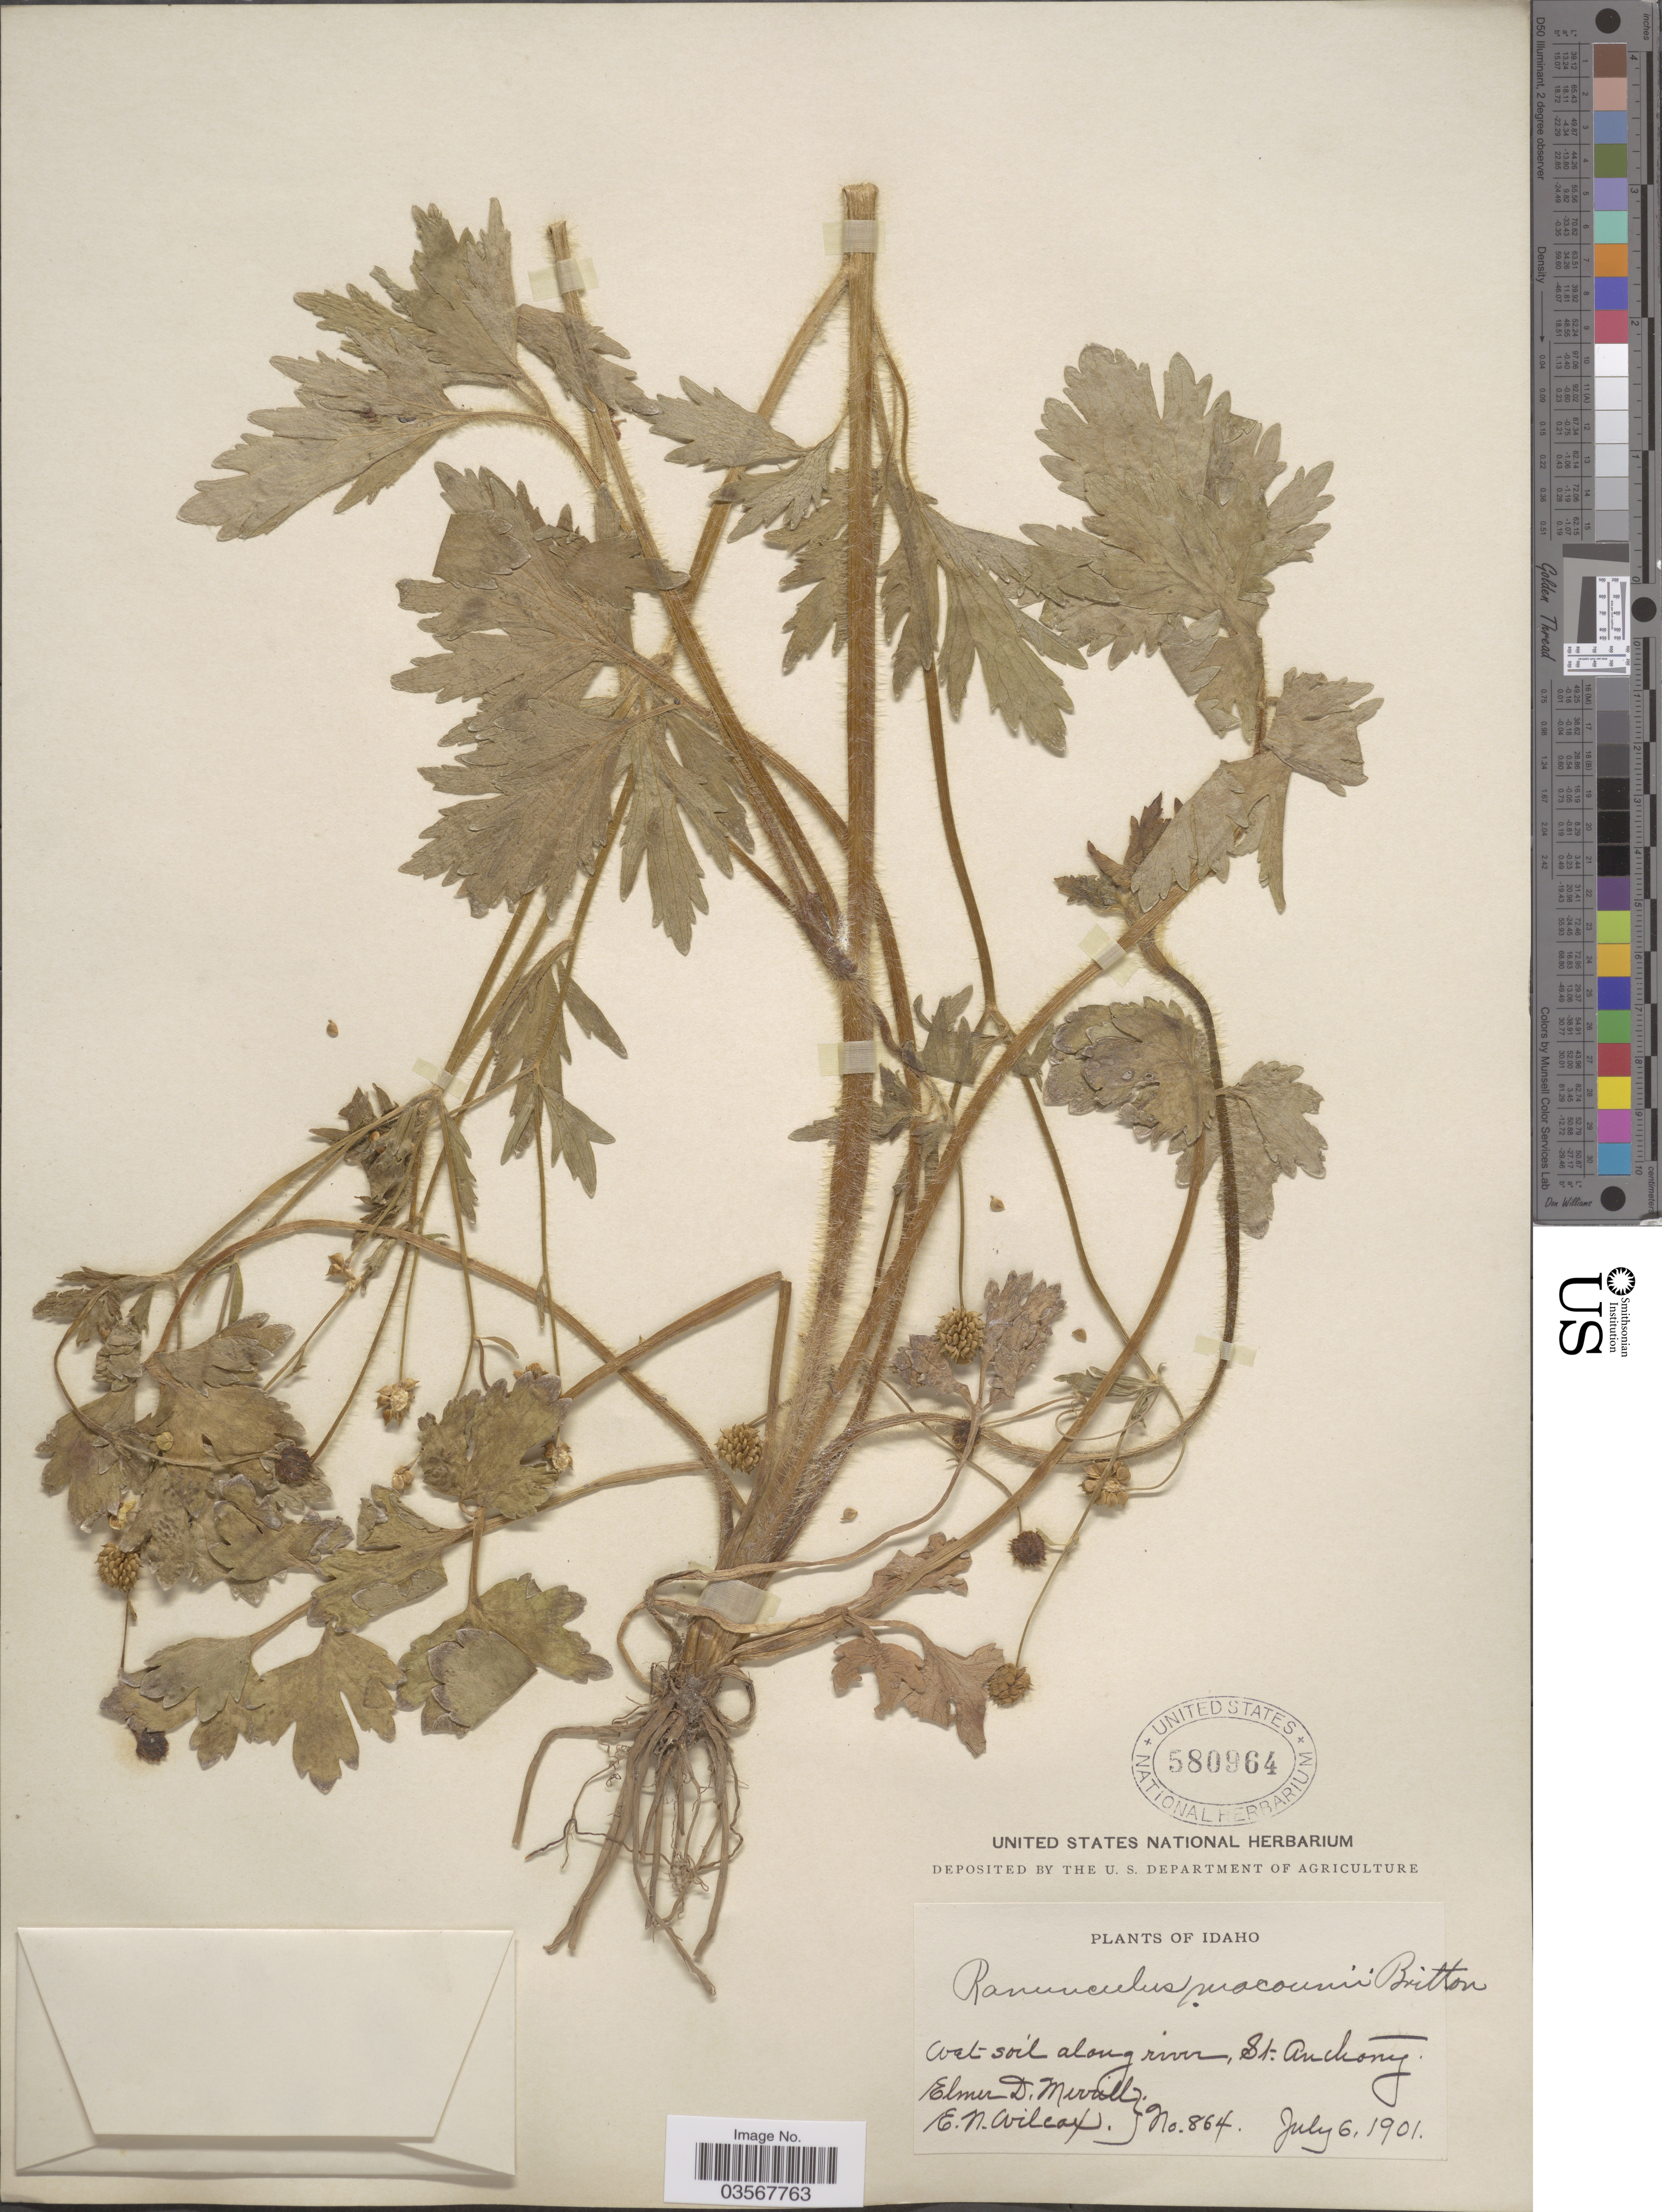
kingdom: Plantae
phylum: Tracheophyta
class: Magnoliopsida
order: Ranunculales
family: Ranunculaceae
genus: Ranunculus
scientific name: Ranunculus macounii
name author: Britton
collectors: E. D. Merrill & E. Wilcox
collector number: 864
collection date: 1901-07-06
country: United States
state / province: Idaho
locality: Along river, St. Anthony.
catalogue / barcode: US 580964